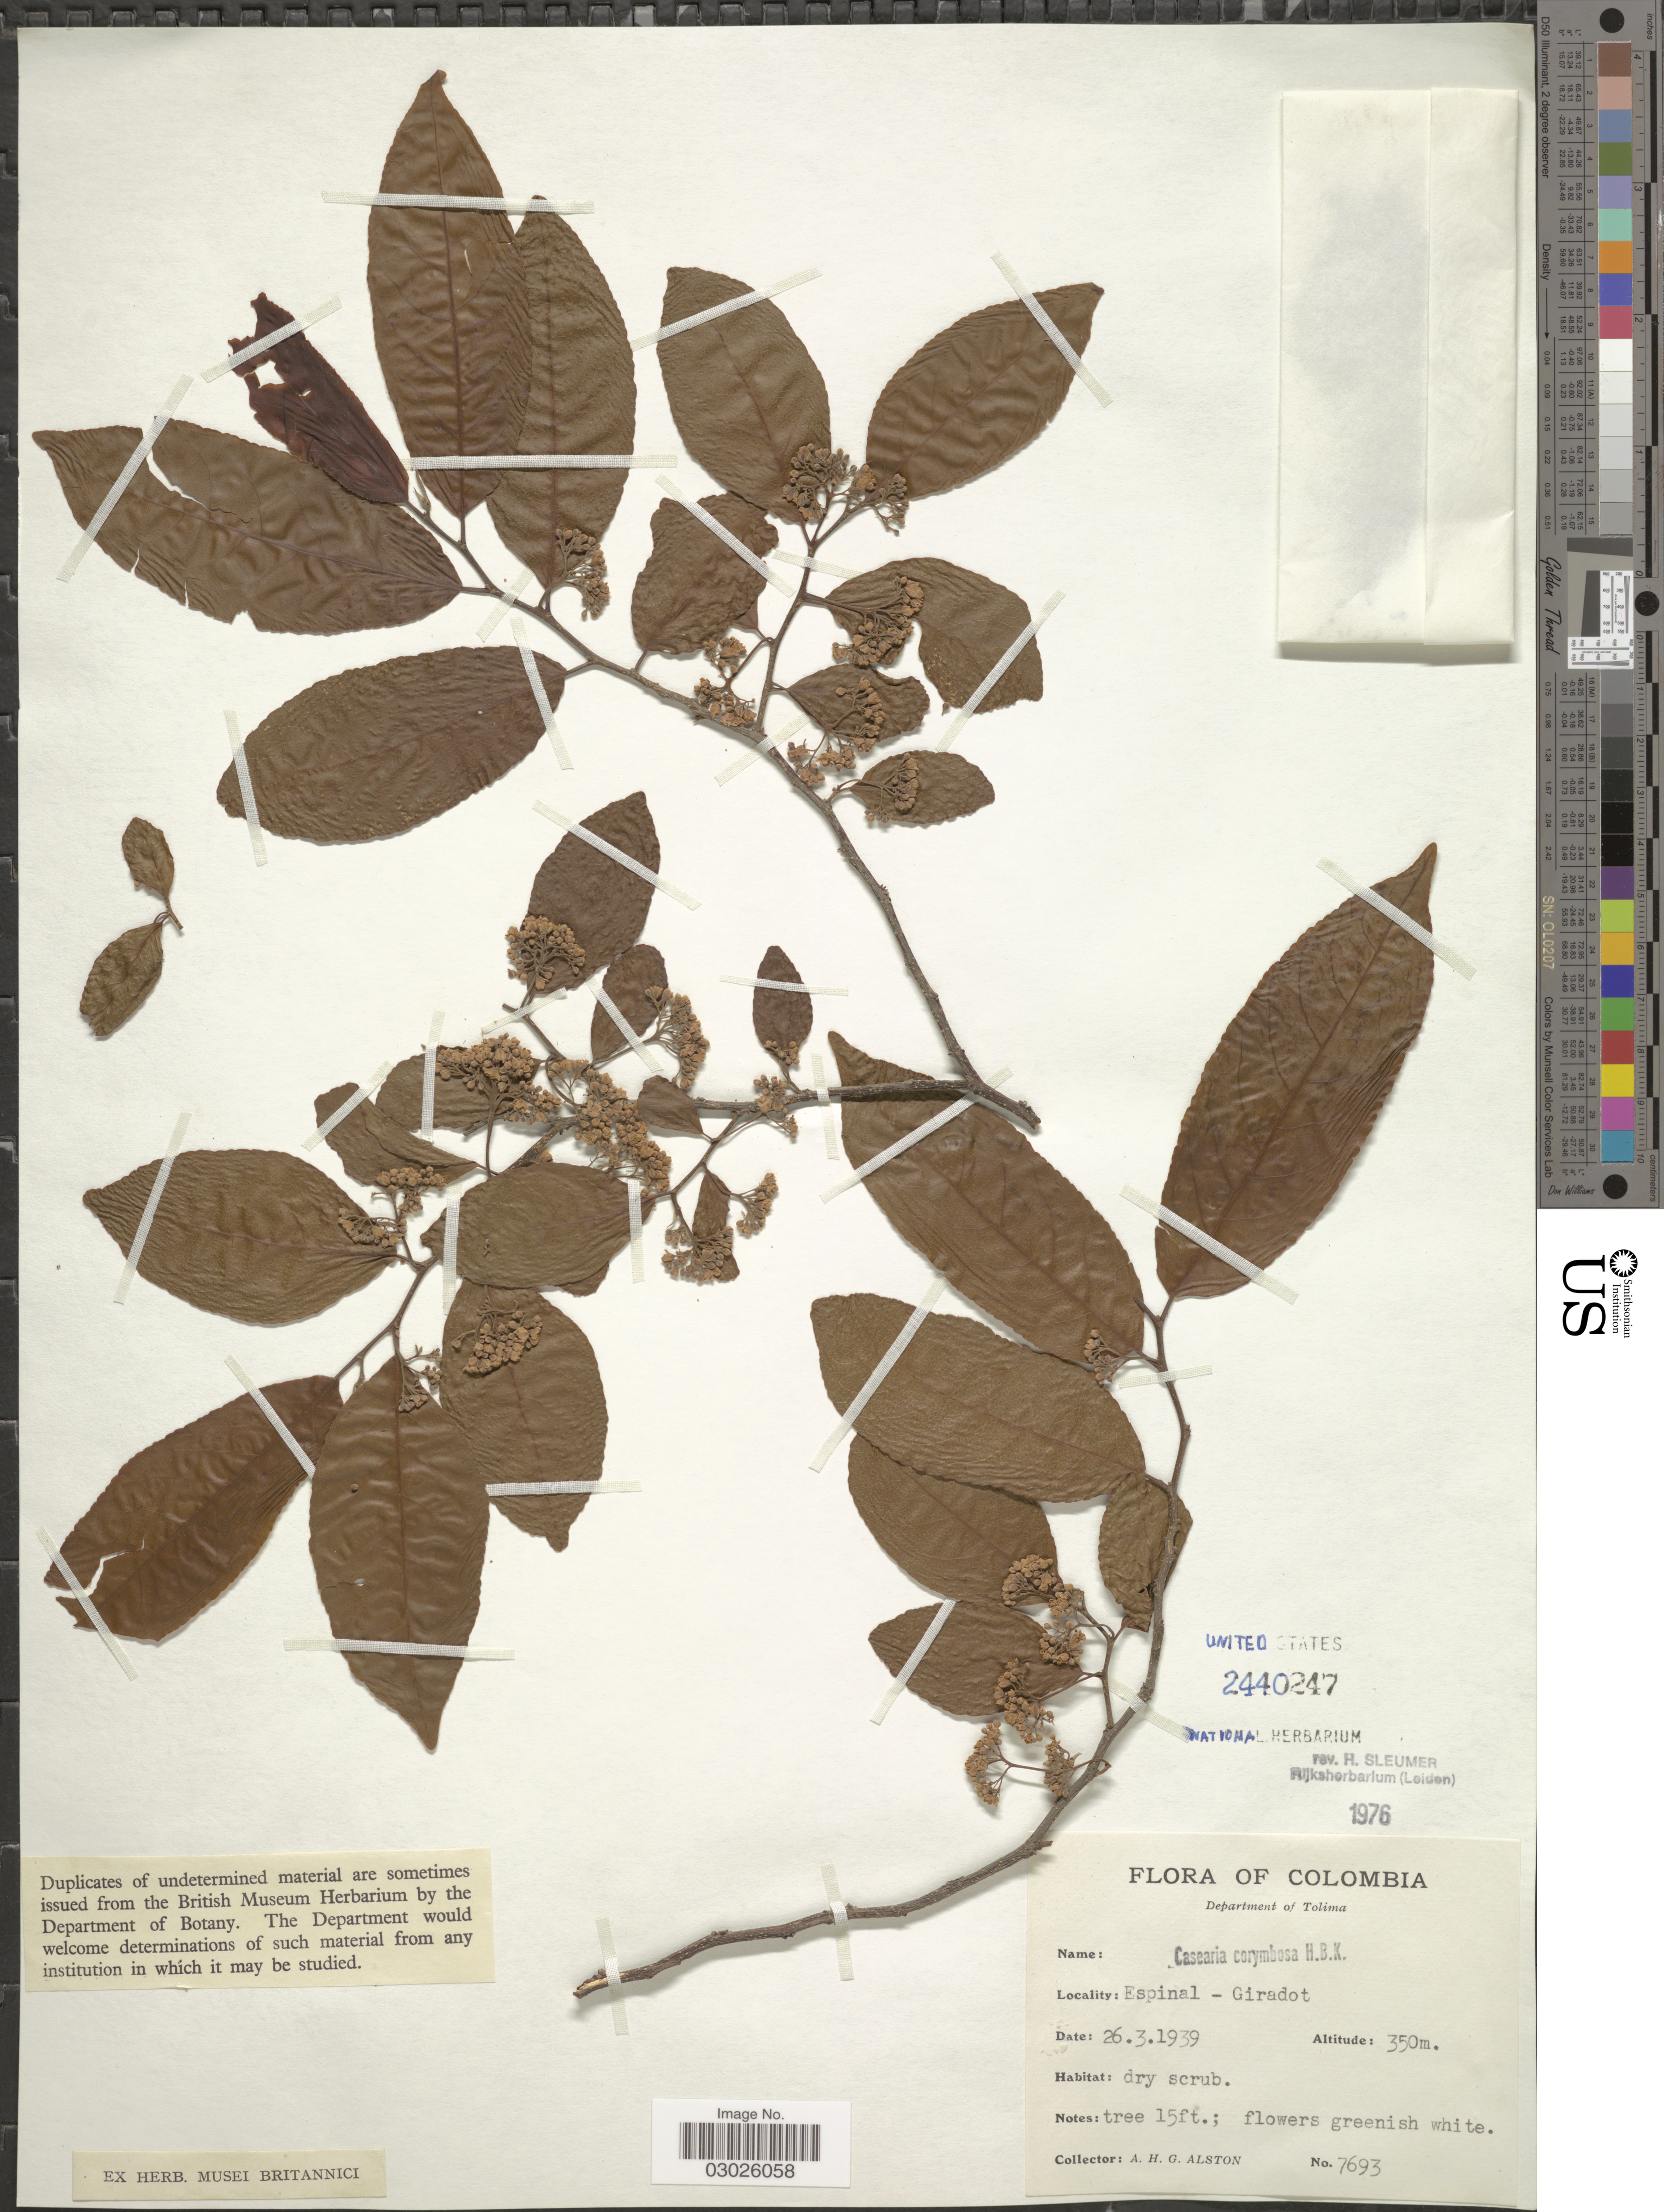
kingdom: Plantae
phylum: Tracheophyta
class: Magnoliopsida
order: Malpighiales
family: Salicaceae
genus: Casearia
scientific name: Casearia corymbosa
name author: Kunth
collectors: A. H. Alston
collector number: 7693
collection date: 1939-03-26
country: Colombia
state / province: Tolima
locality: Department of Tolima. Espinal - Giradot.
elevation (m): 350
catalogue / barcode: US 2440247